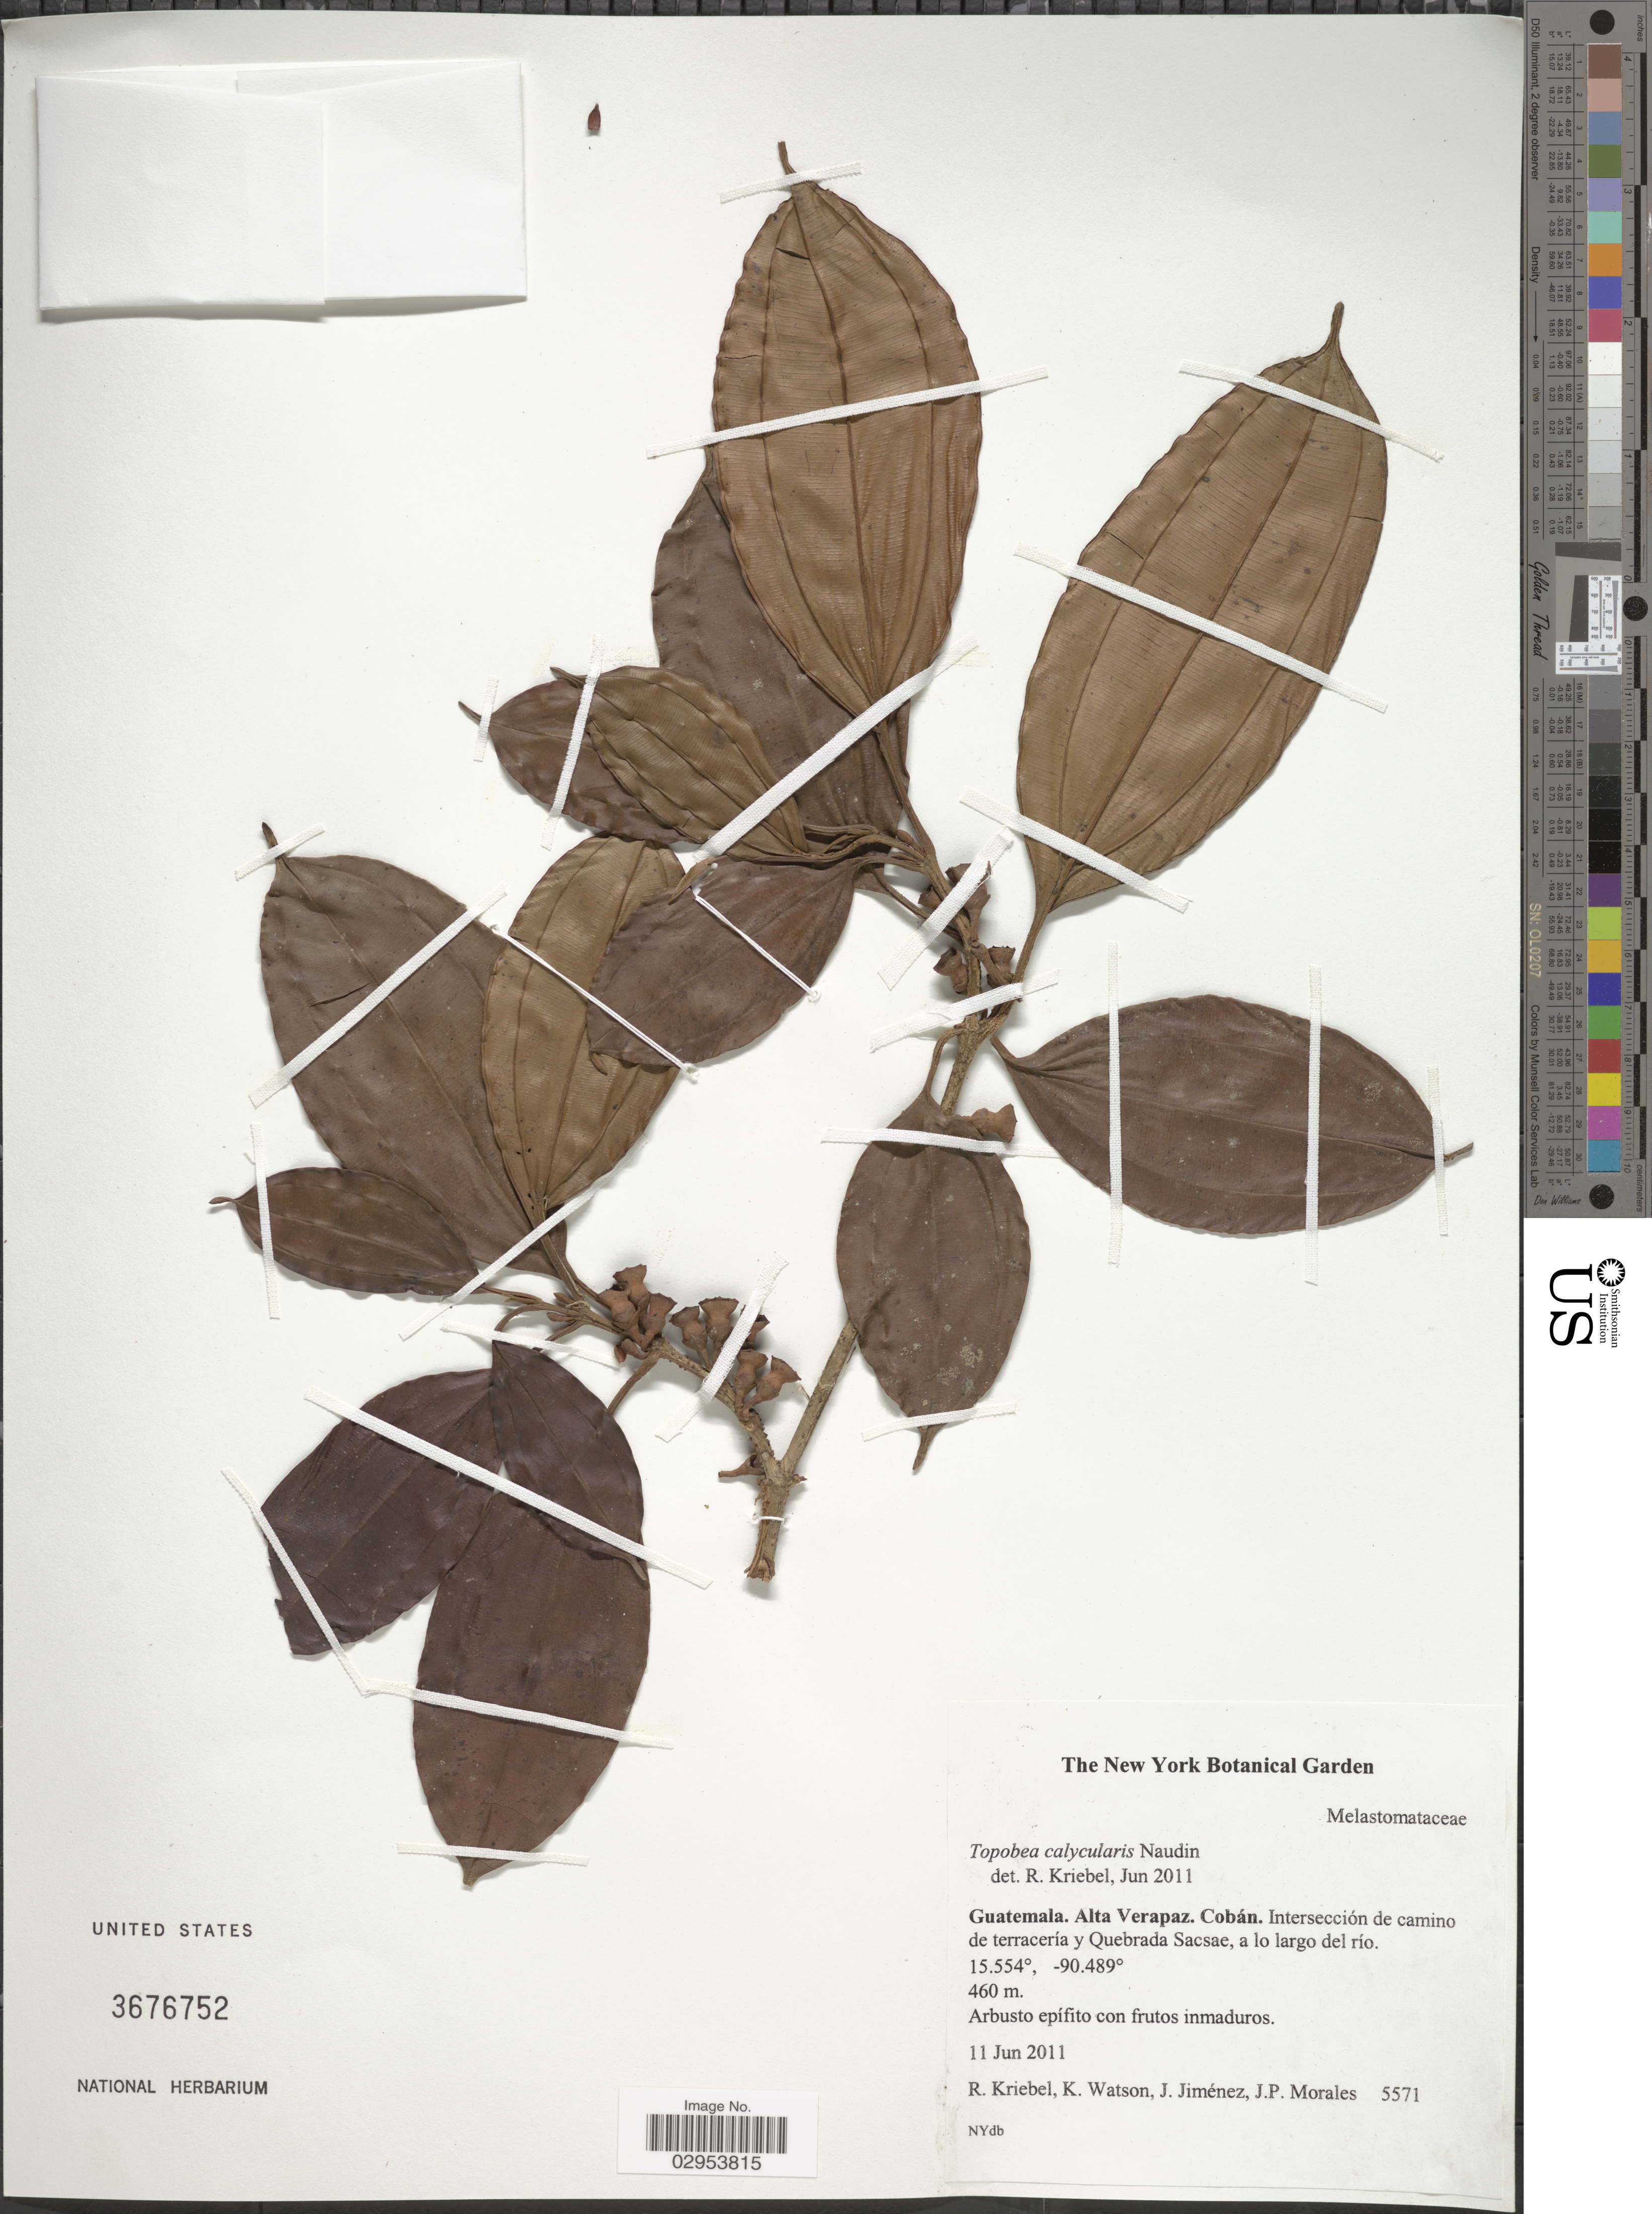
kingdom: Plantae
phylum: Tracheophyta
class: Magnoliopsida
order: Myrtales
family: Melastomataceae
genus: Topobea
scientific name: Topobea calycularis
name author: Naudin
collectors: R. Kriebel, K. Watson, J. Jiménez Ramírez & J. Morales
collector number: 5571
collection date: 2011-06-11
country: Guatemala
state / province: Alta Verapaz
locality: Cobán. Intersección de camino de terracería y Quebrada Sacsae, a lo largo del río.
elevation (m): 460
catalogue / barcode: US 3676752